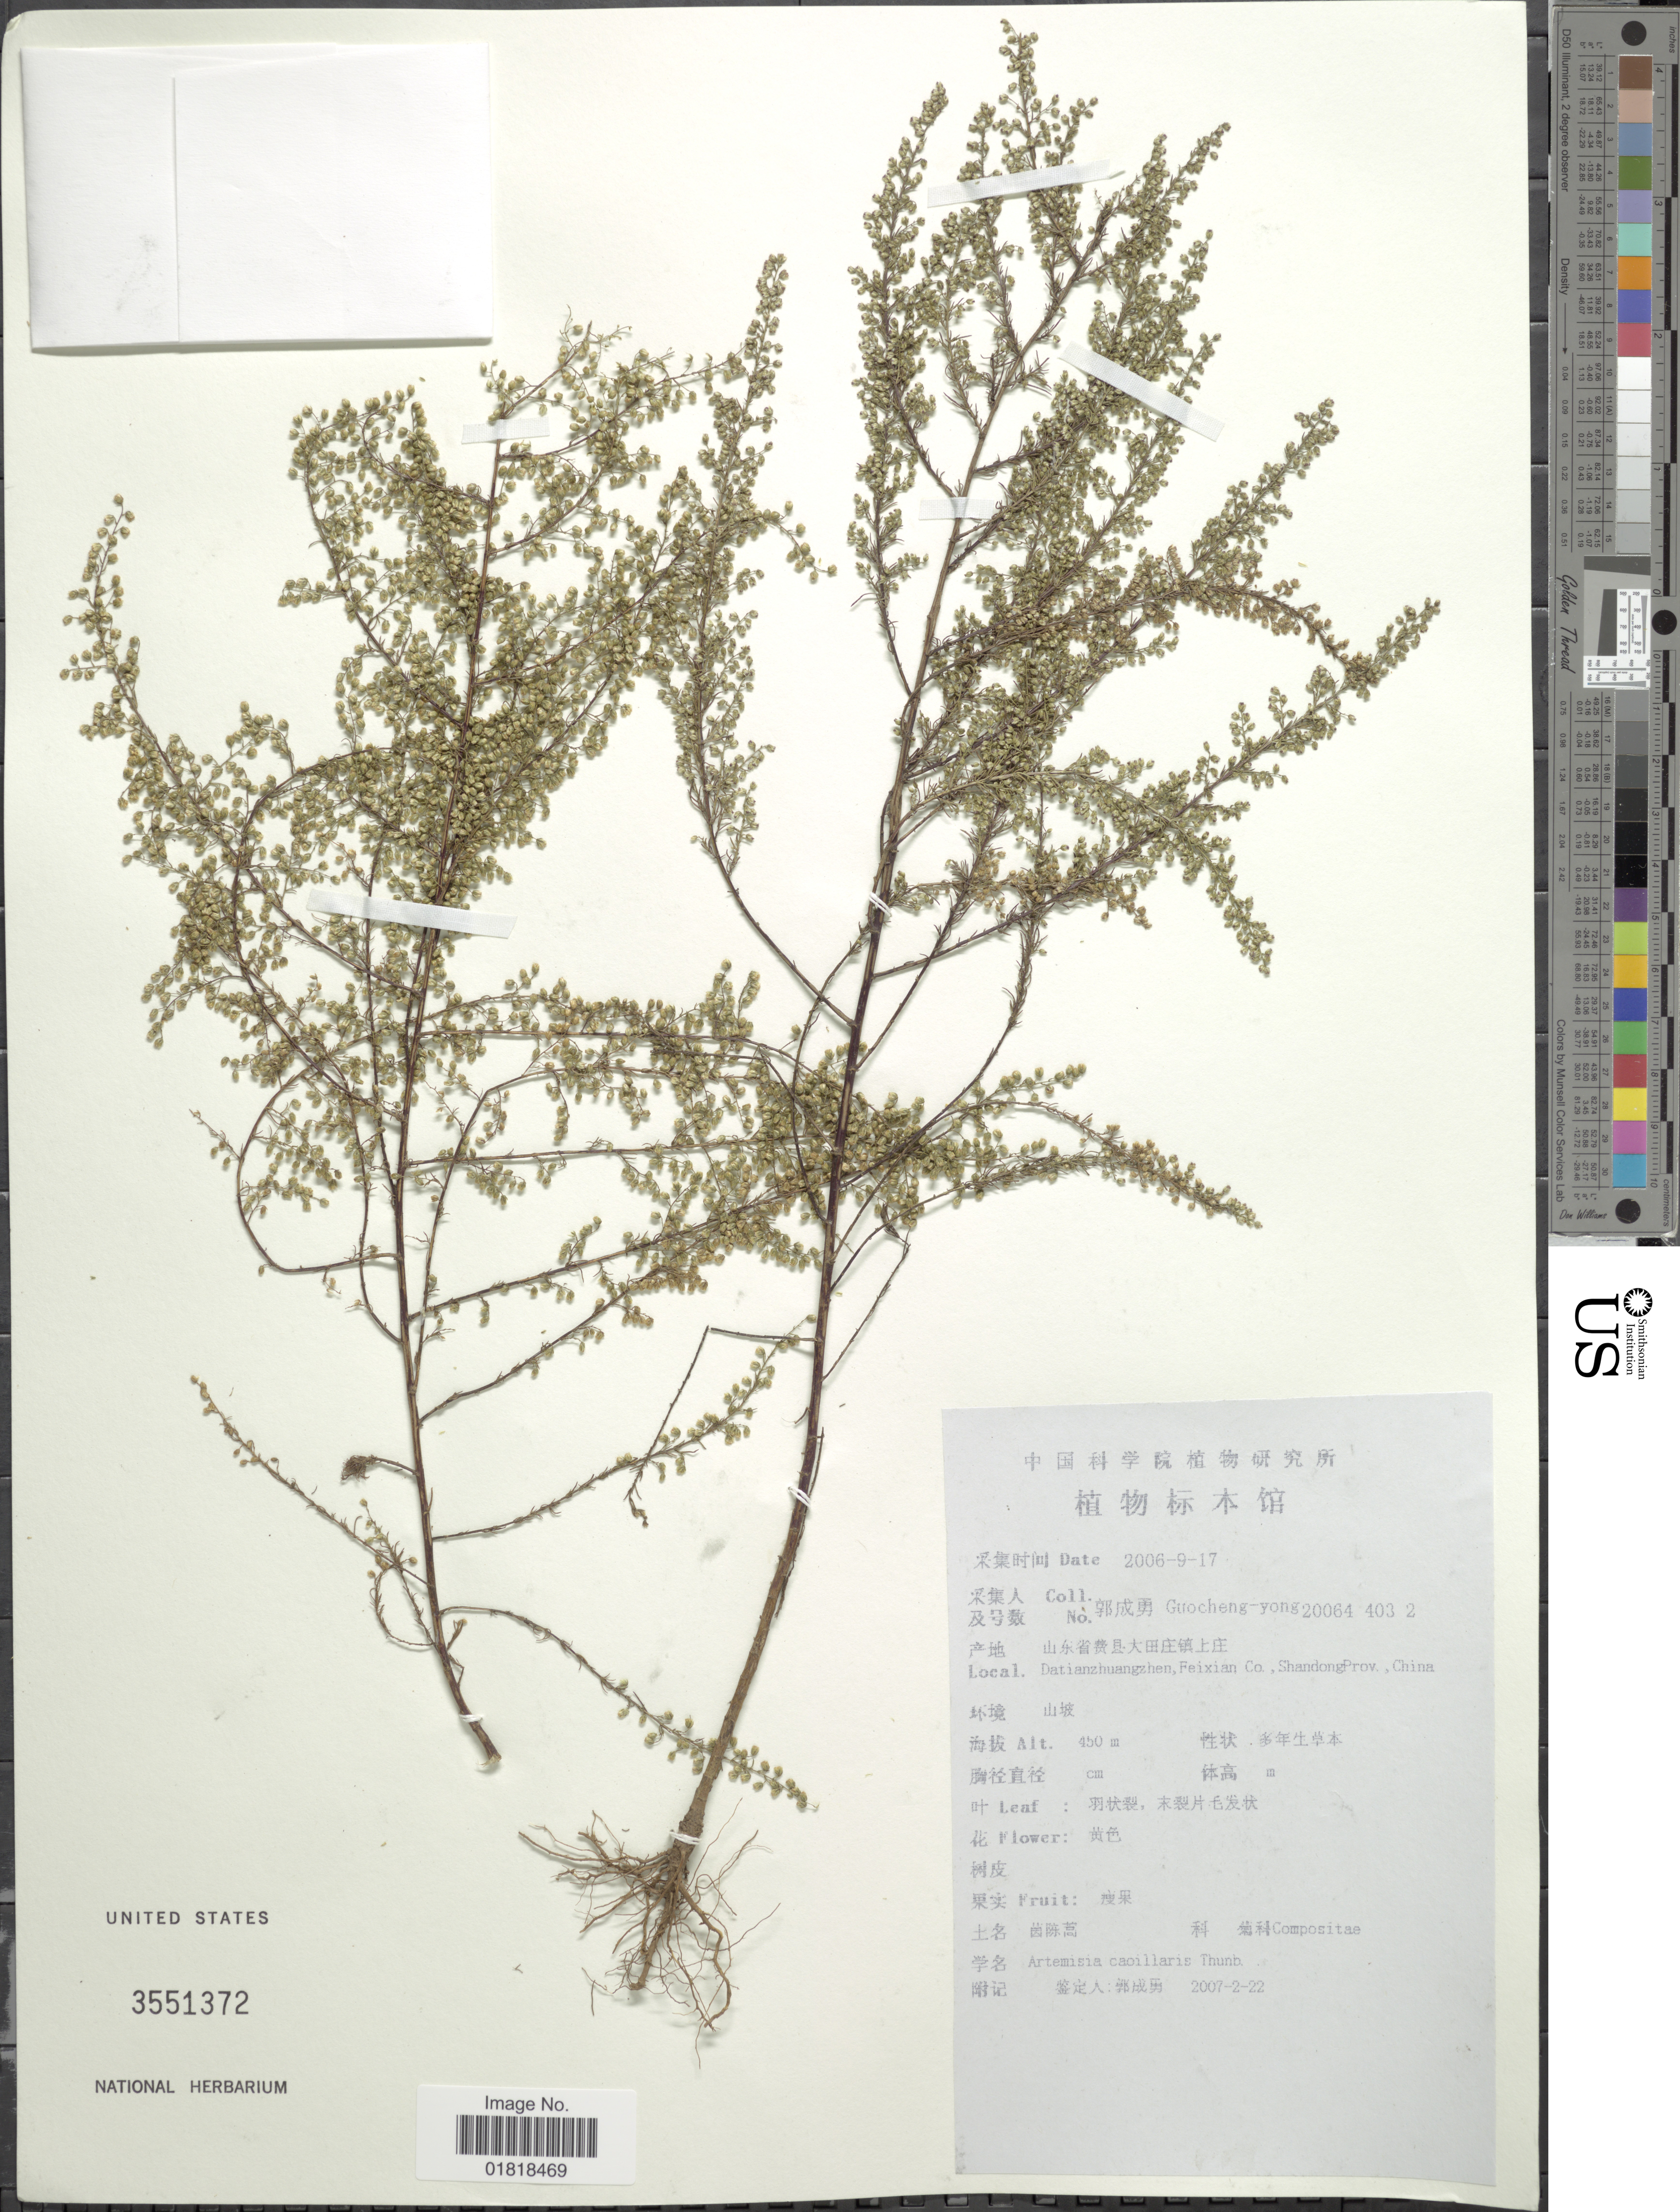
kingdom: Plantae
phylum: Tracheophyta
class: Magnoliopsida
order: Asterales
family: Asteraceae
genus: Artemisia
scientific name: Artemisia capillaris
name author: Thunb.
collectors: Guo cheng-yong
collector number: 20064-403-2*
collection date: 2006-09-17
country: China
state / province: Shandong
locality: Satianzhuangzhen, Feixian Co.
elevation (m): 450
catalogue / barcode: US 3551372